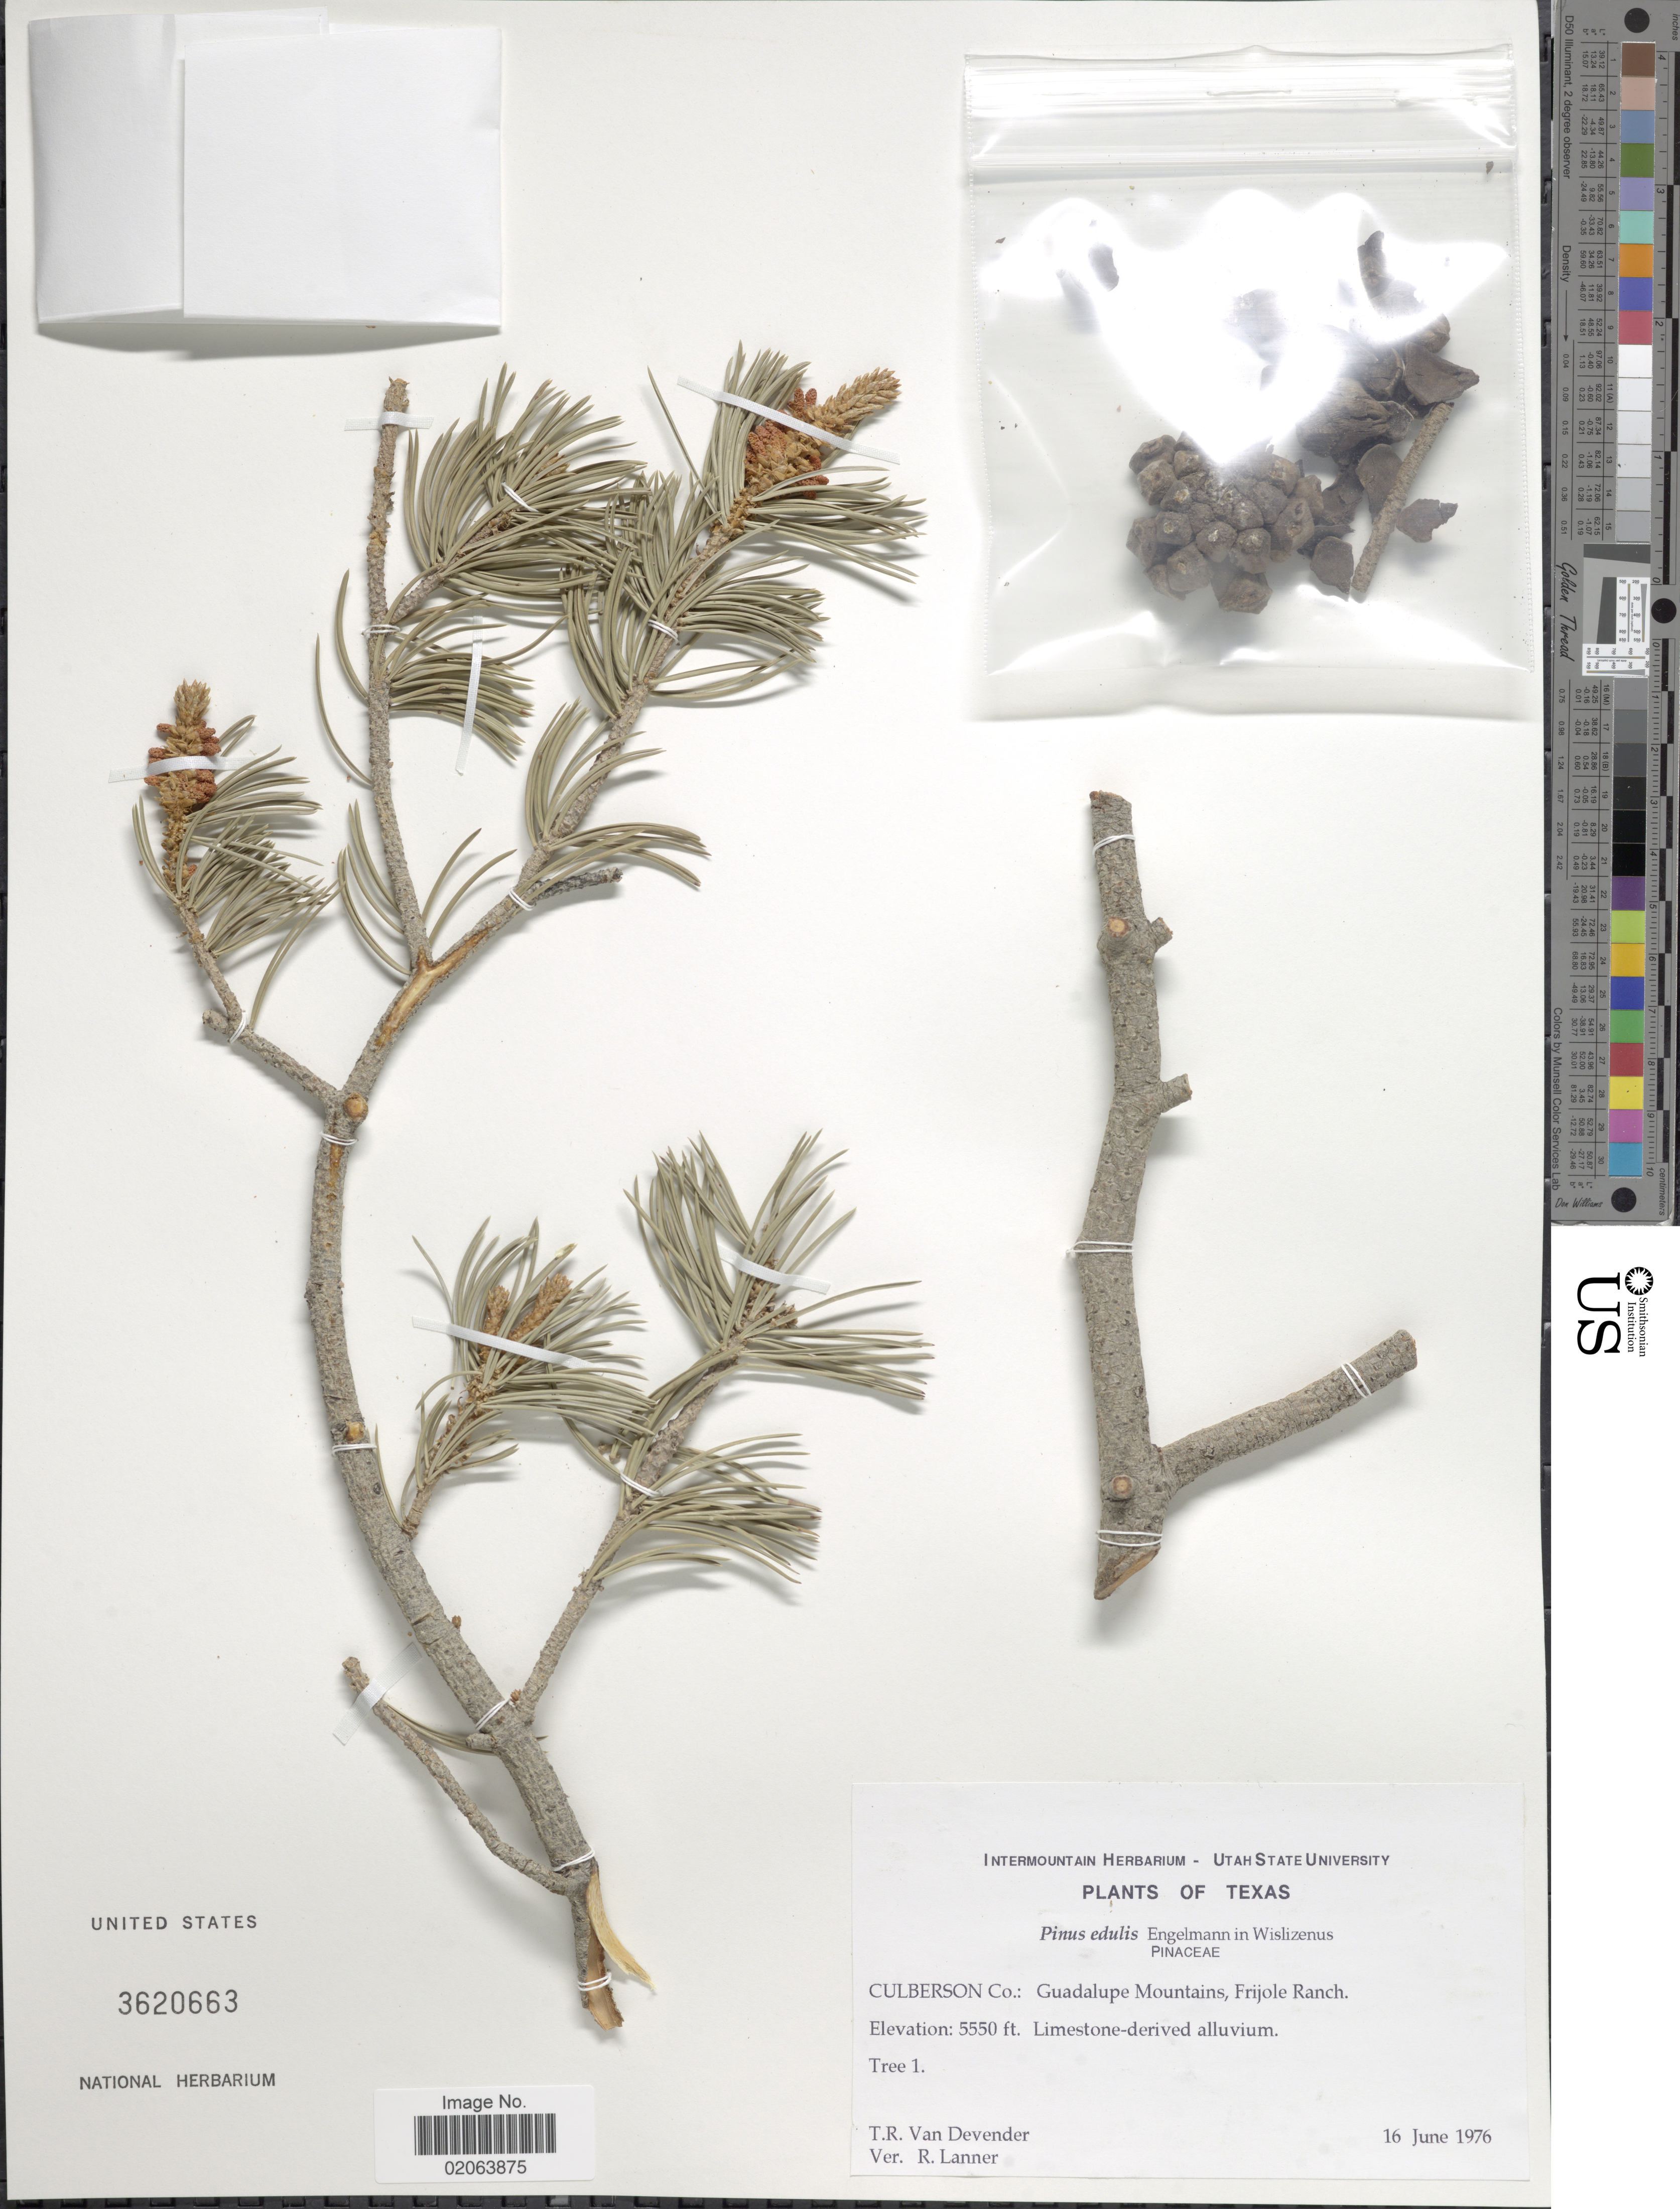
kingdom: Plantae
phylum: Tracheophyta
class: Pinopsida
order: Pinales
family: Pinaceae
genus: Pinus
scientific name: Pinus edulis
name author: Engelm.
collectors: T. R. Van Devender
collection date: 1976-06-16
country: United States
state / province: Texas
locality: Culberson Co.: Guadalupe Mountains, Frijole Ranch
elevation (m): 1692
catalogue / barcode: US 3620663